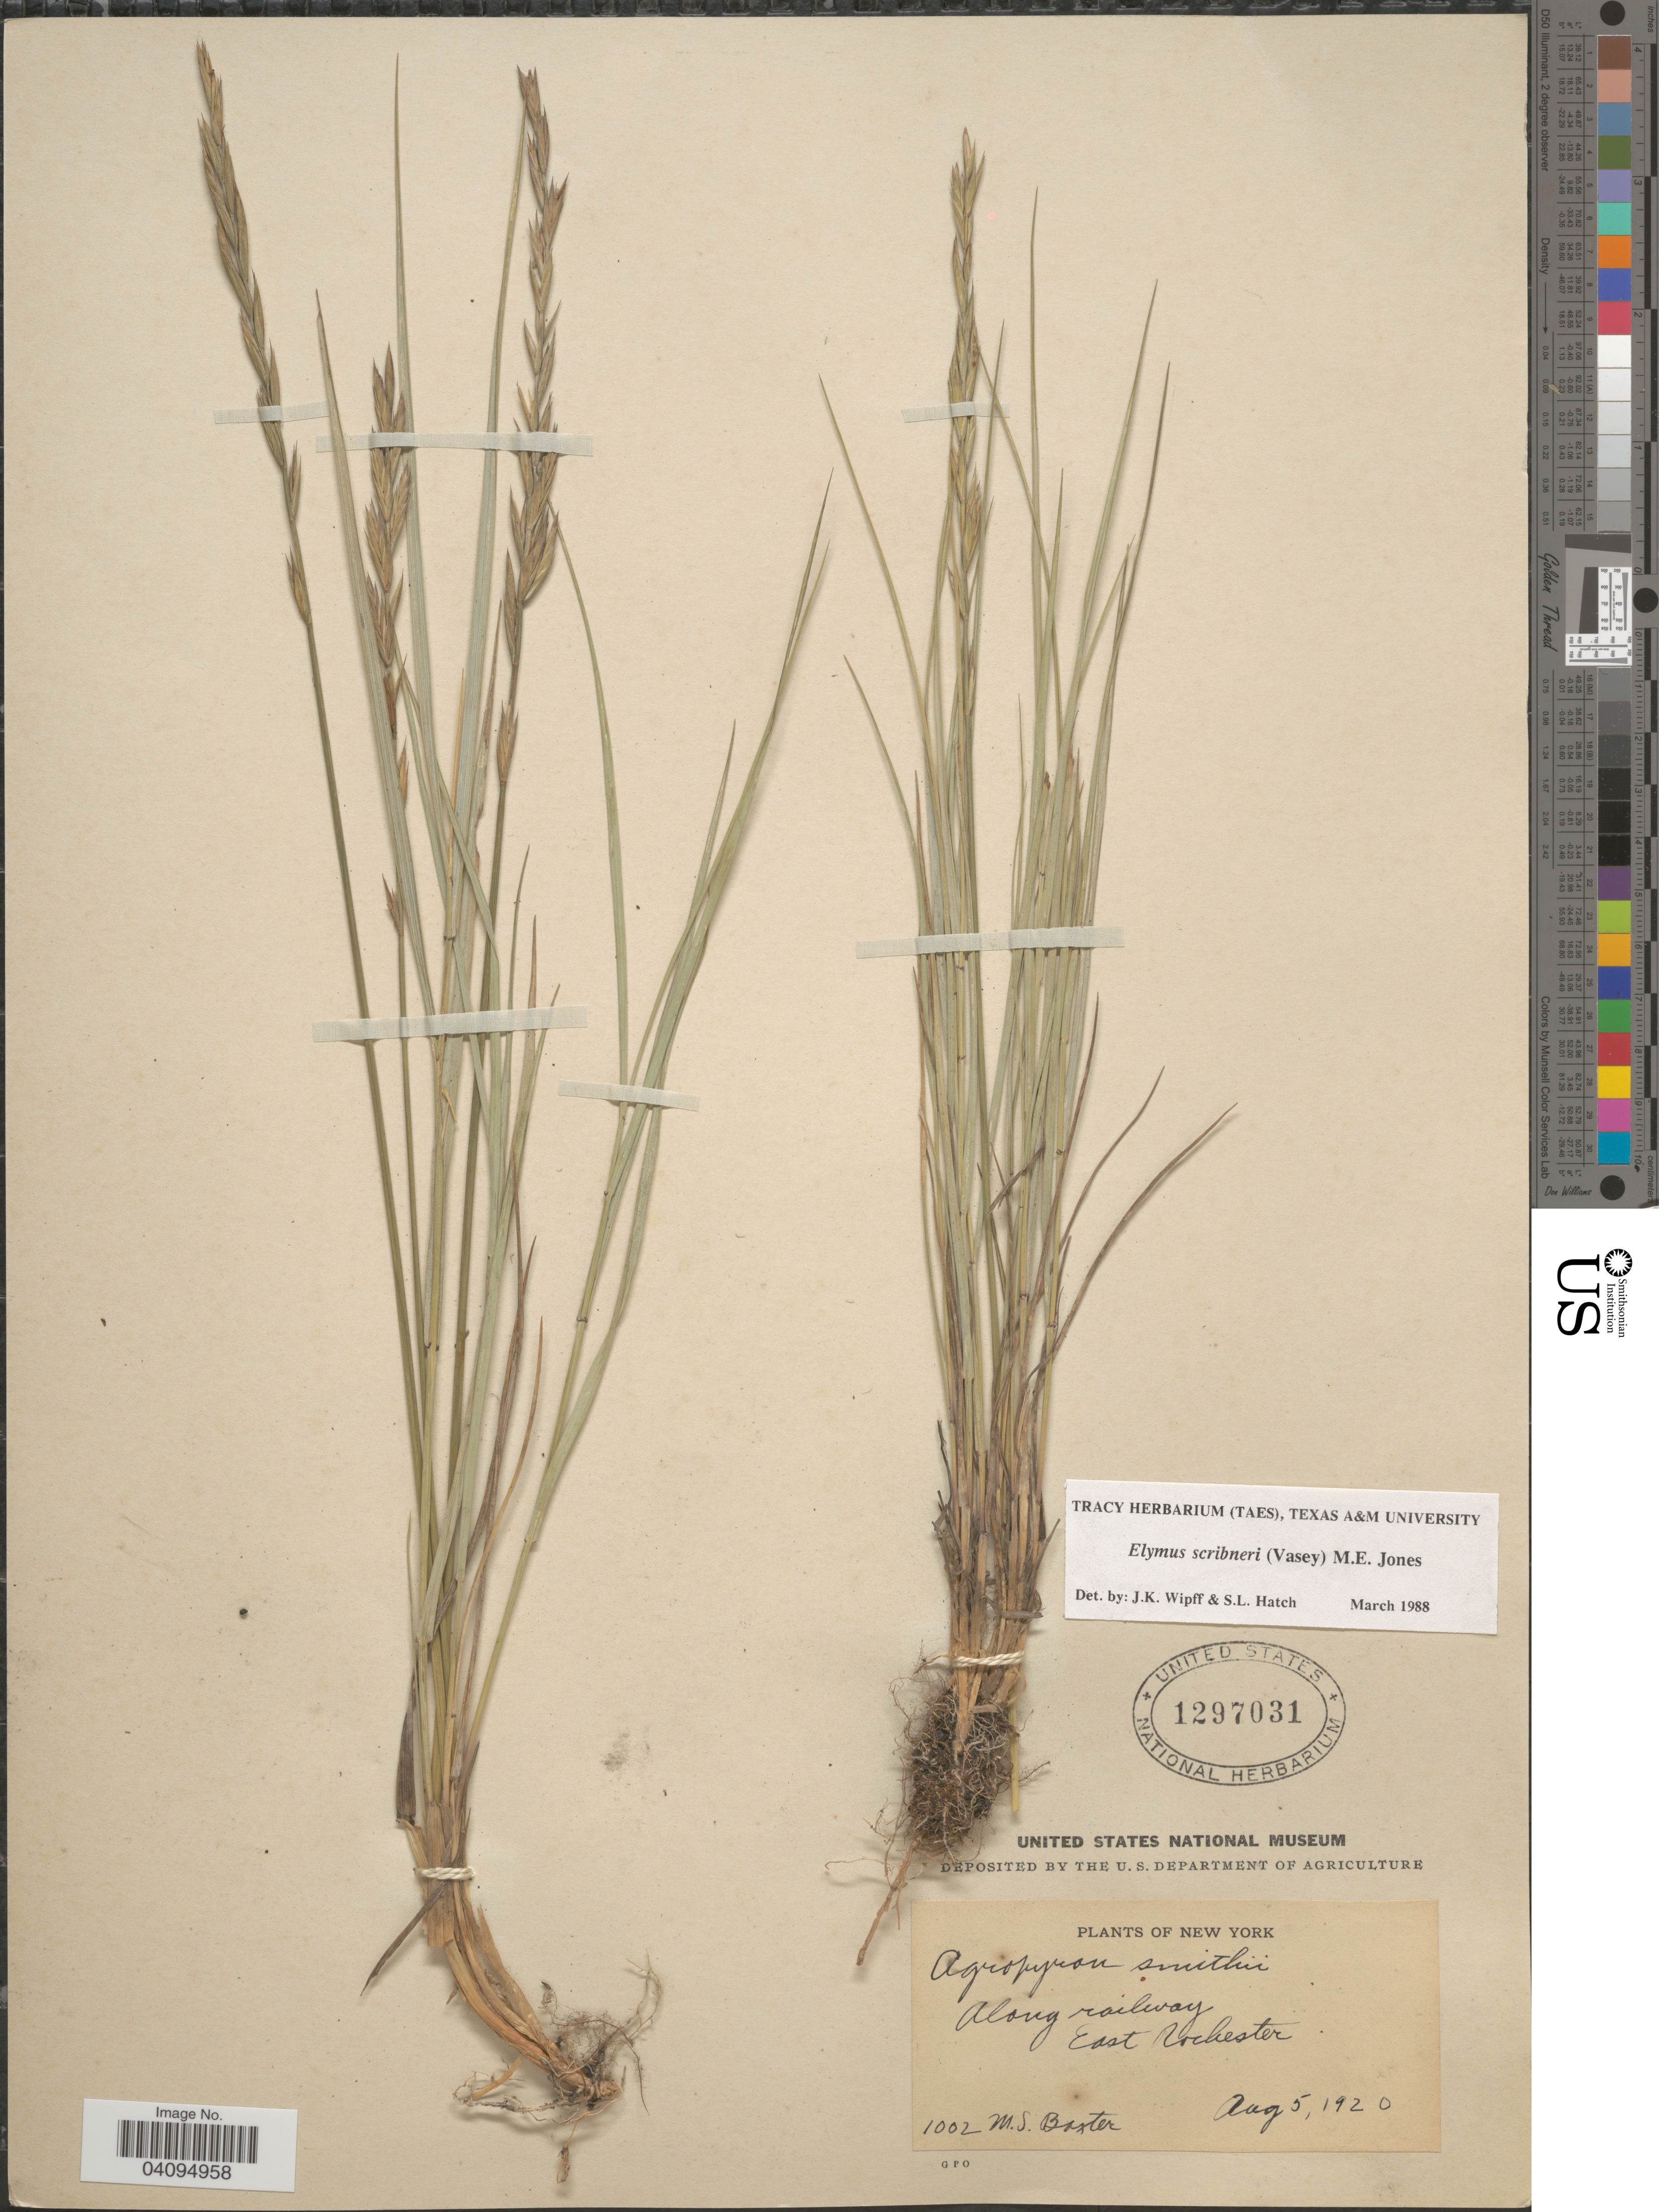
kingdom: Plantae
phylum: Tracheophyta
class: Liliopsida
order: Poales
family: Poaceae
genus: Elymus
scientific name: Elymus scribneri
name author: (Vasey) M.E. Jones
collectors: M. Baxter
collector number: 1002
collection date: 1920-08-05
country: United States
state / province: New York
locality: Along railway. East Rochester.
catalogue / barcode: US 1297031